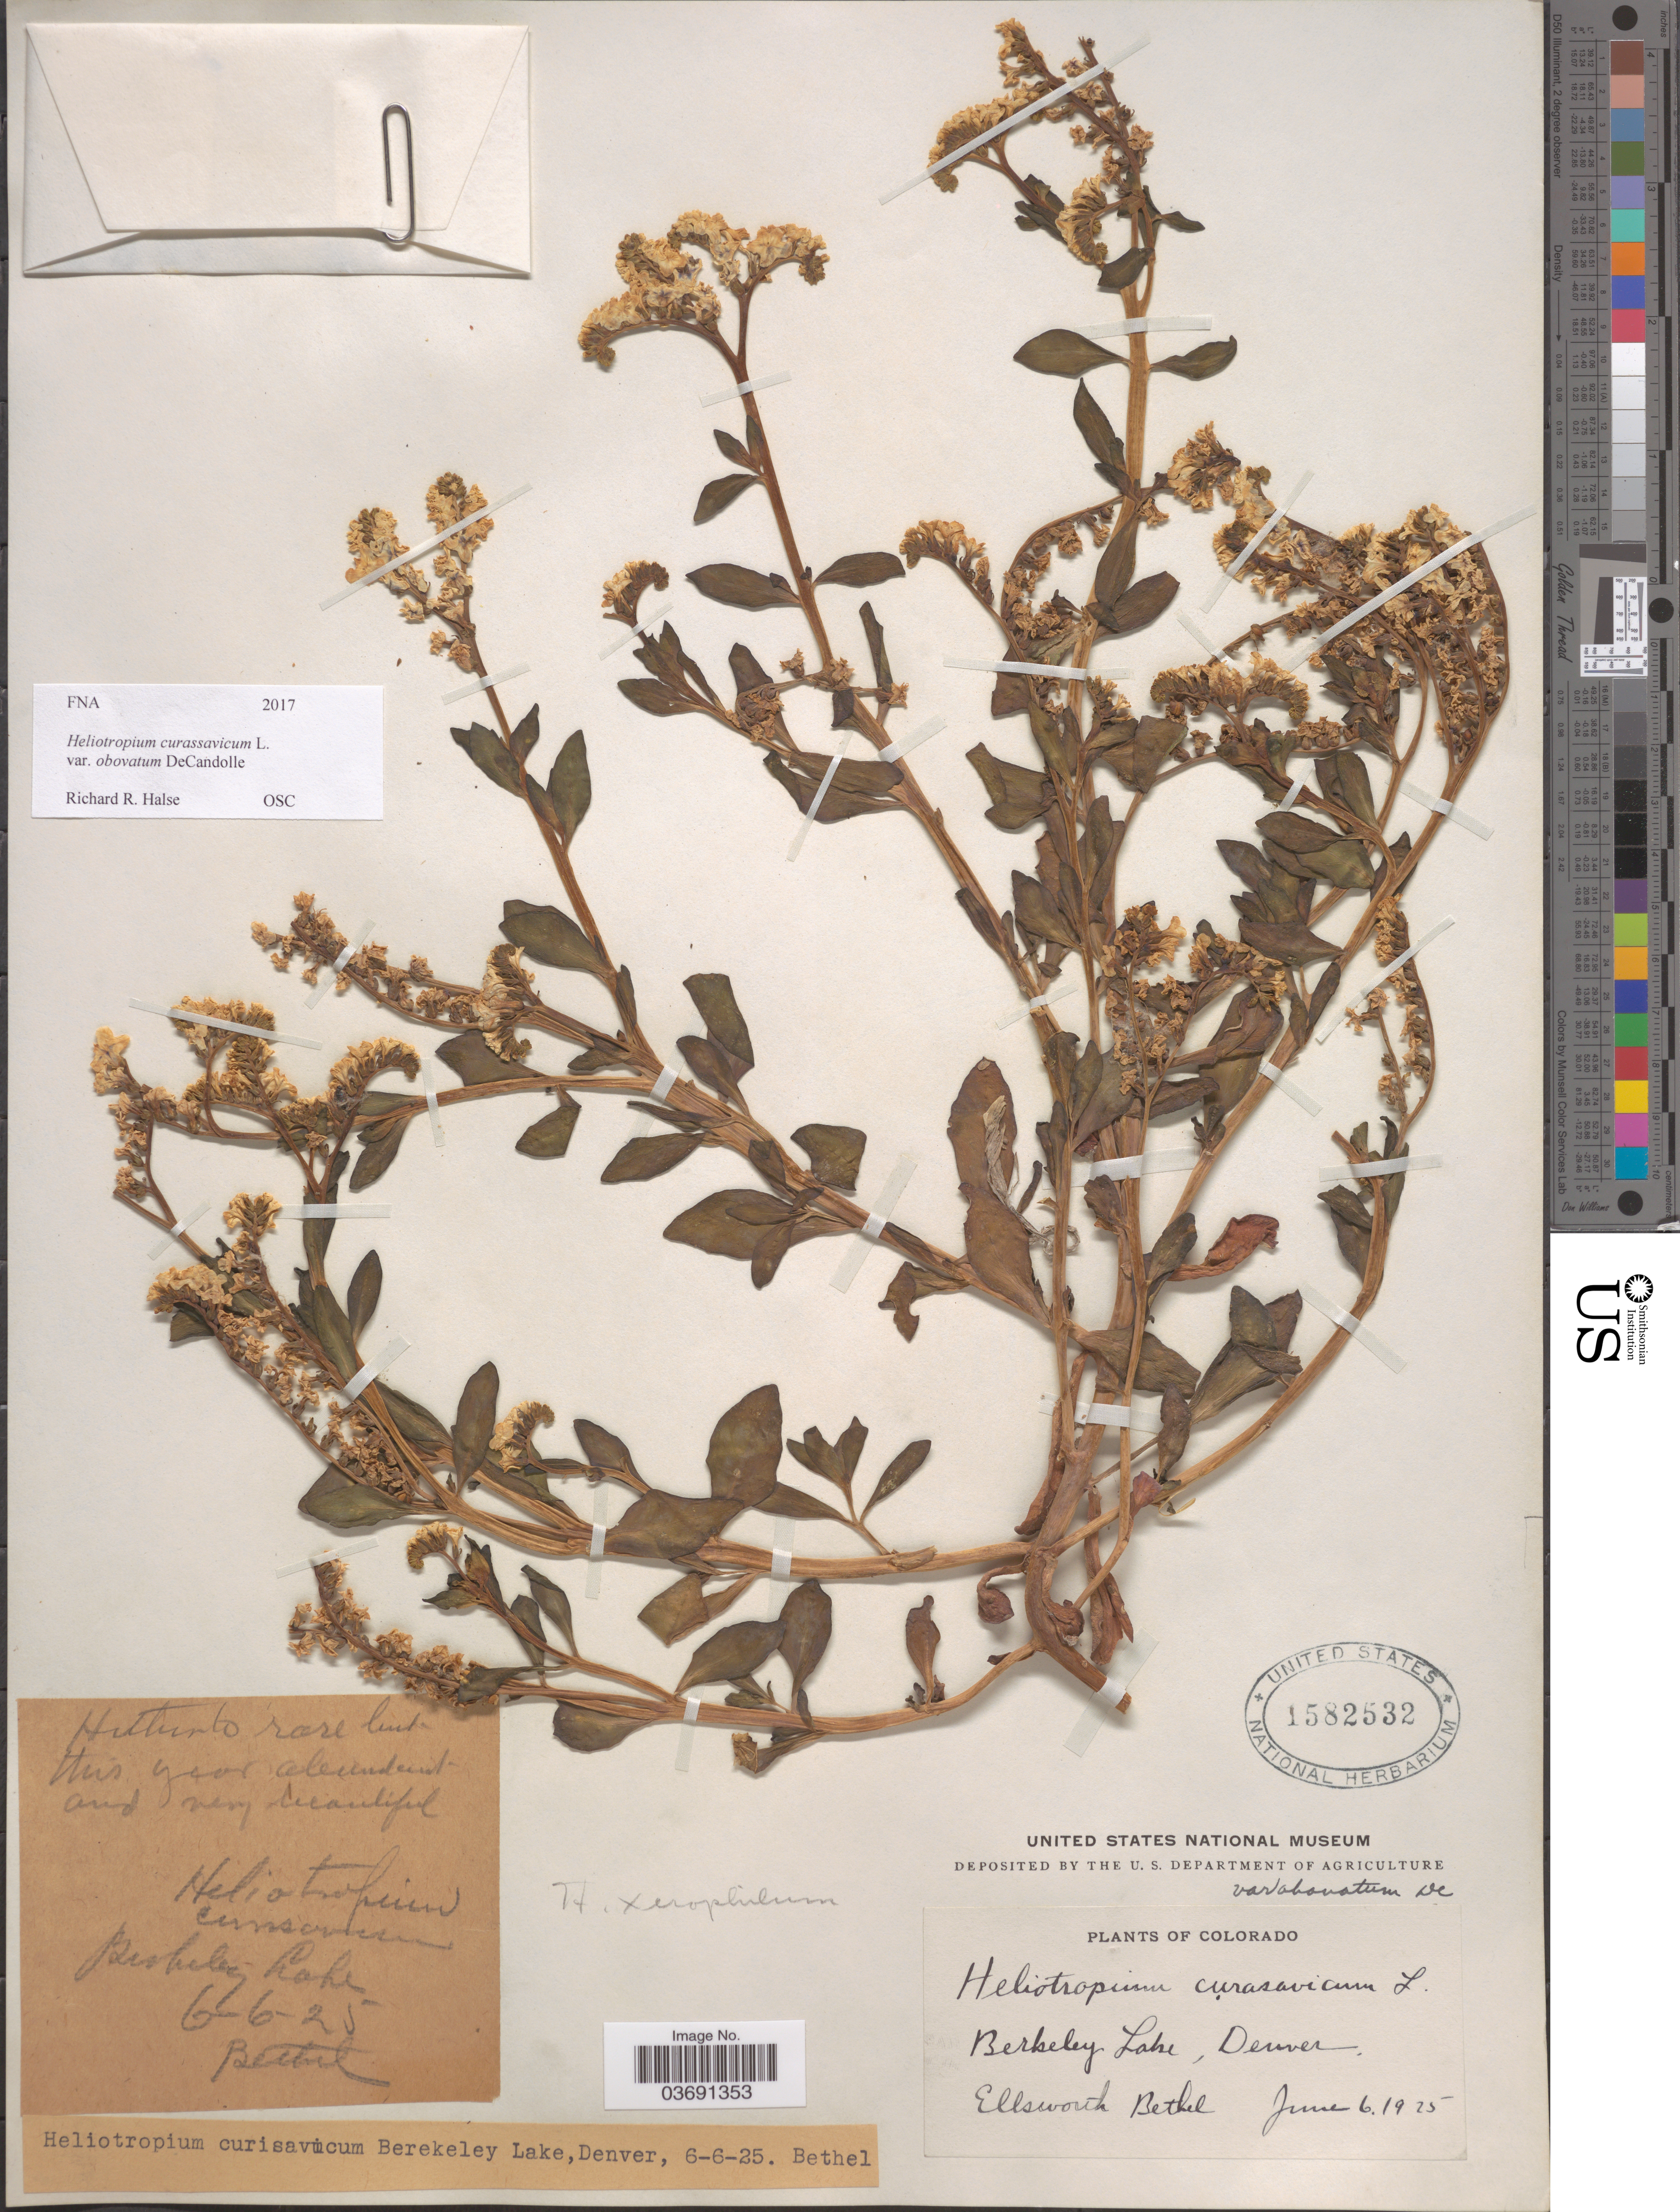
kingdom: Plantae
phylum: Tracheophyta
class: Magnoliopsida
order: Boraginales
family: Heliotropiaceae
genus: Heliotropium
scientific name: Heliotropium curassavicum subsp. obovatum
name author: (DC.) Á. Löve & D. Löve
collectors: E. Bethel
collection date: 1925-06-06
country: United States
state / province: Colorado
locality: Berkeley Lake, Denver.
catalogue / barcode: US 1582532